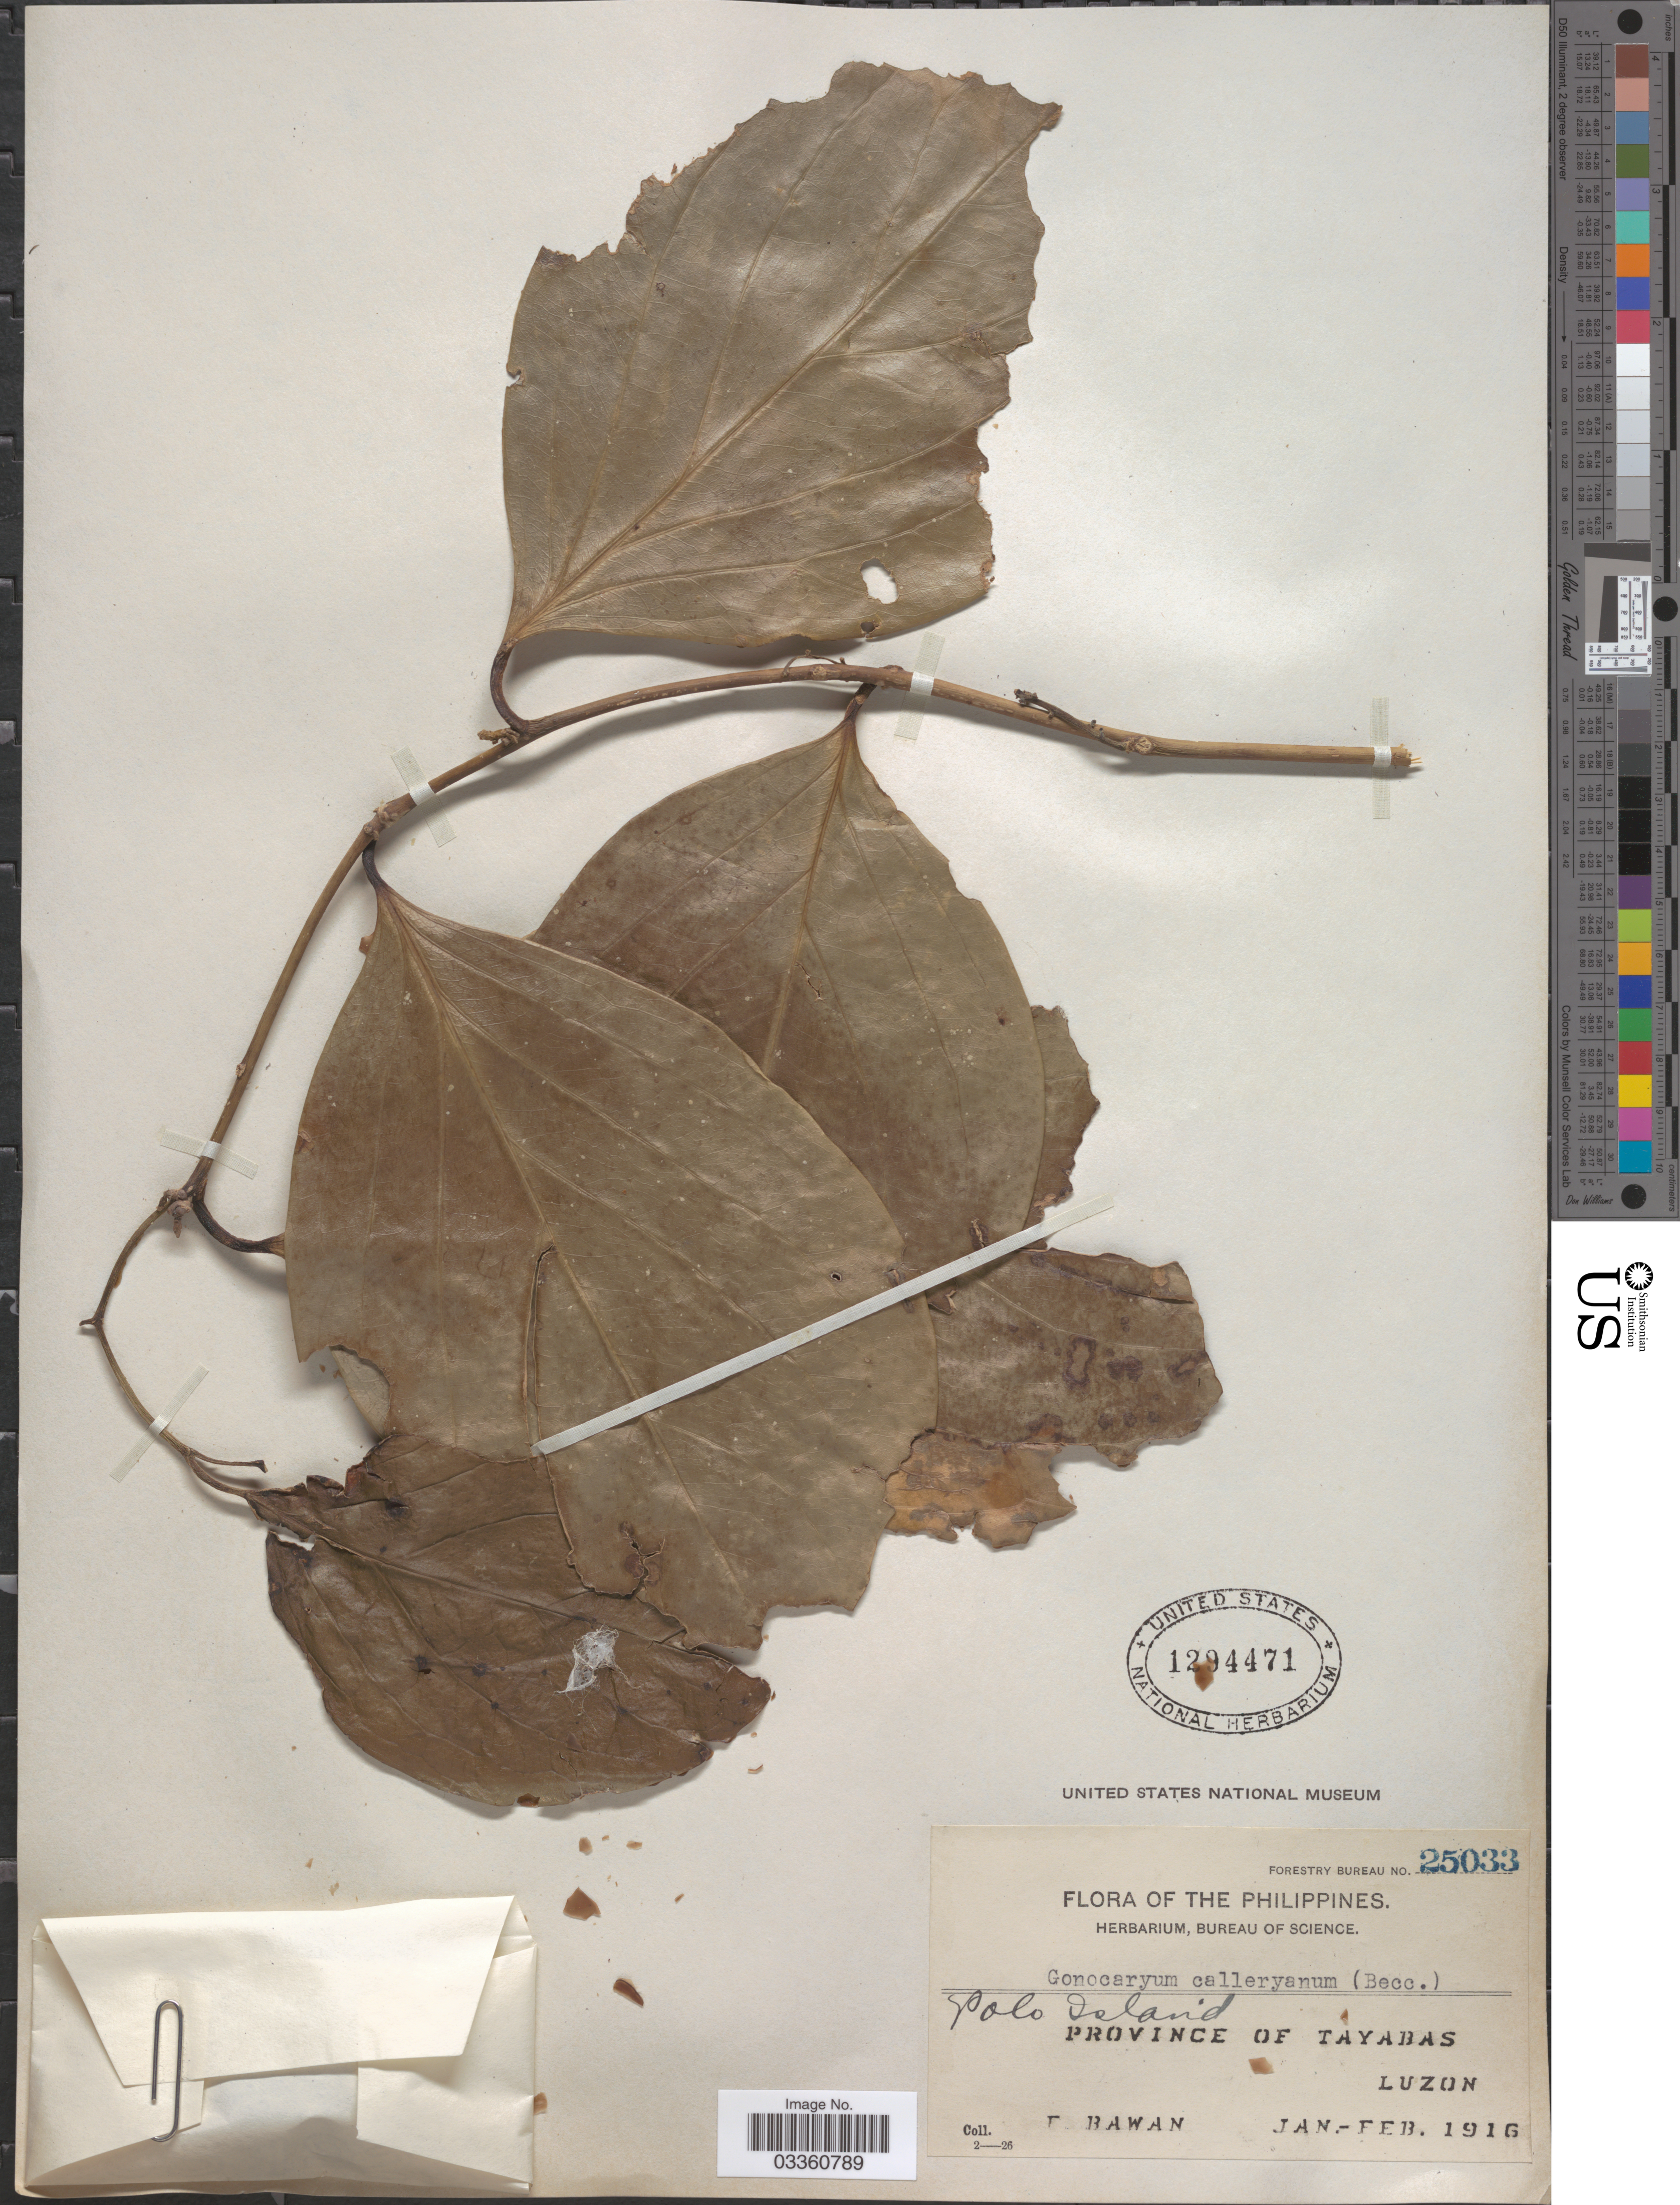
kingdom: Plantae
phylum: Tracheophyta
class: Magnoliopsida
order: Cardiopteridales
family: Cardiopteridaceae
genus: Gonocaryum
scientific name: Gonocaryum calleryanum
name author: (Baill.) Becc.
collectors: F. Bawan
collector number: Forestry Bureau 25033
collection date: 1916-01/1916-02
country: Philippines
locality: Polo Island. Province of Tayabas. Luzon.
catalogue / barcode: US 1294471